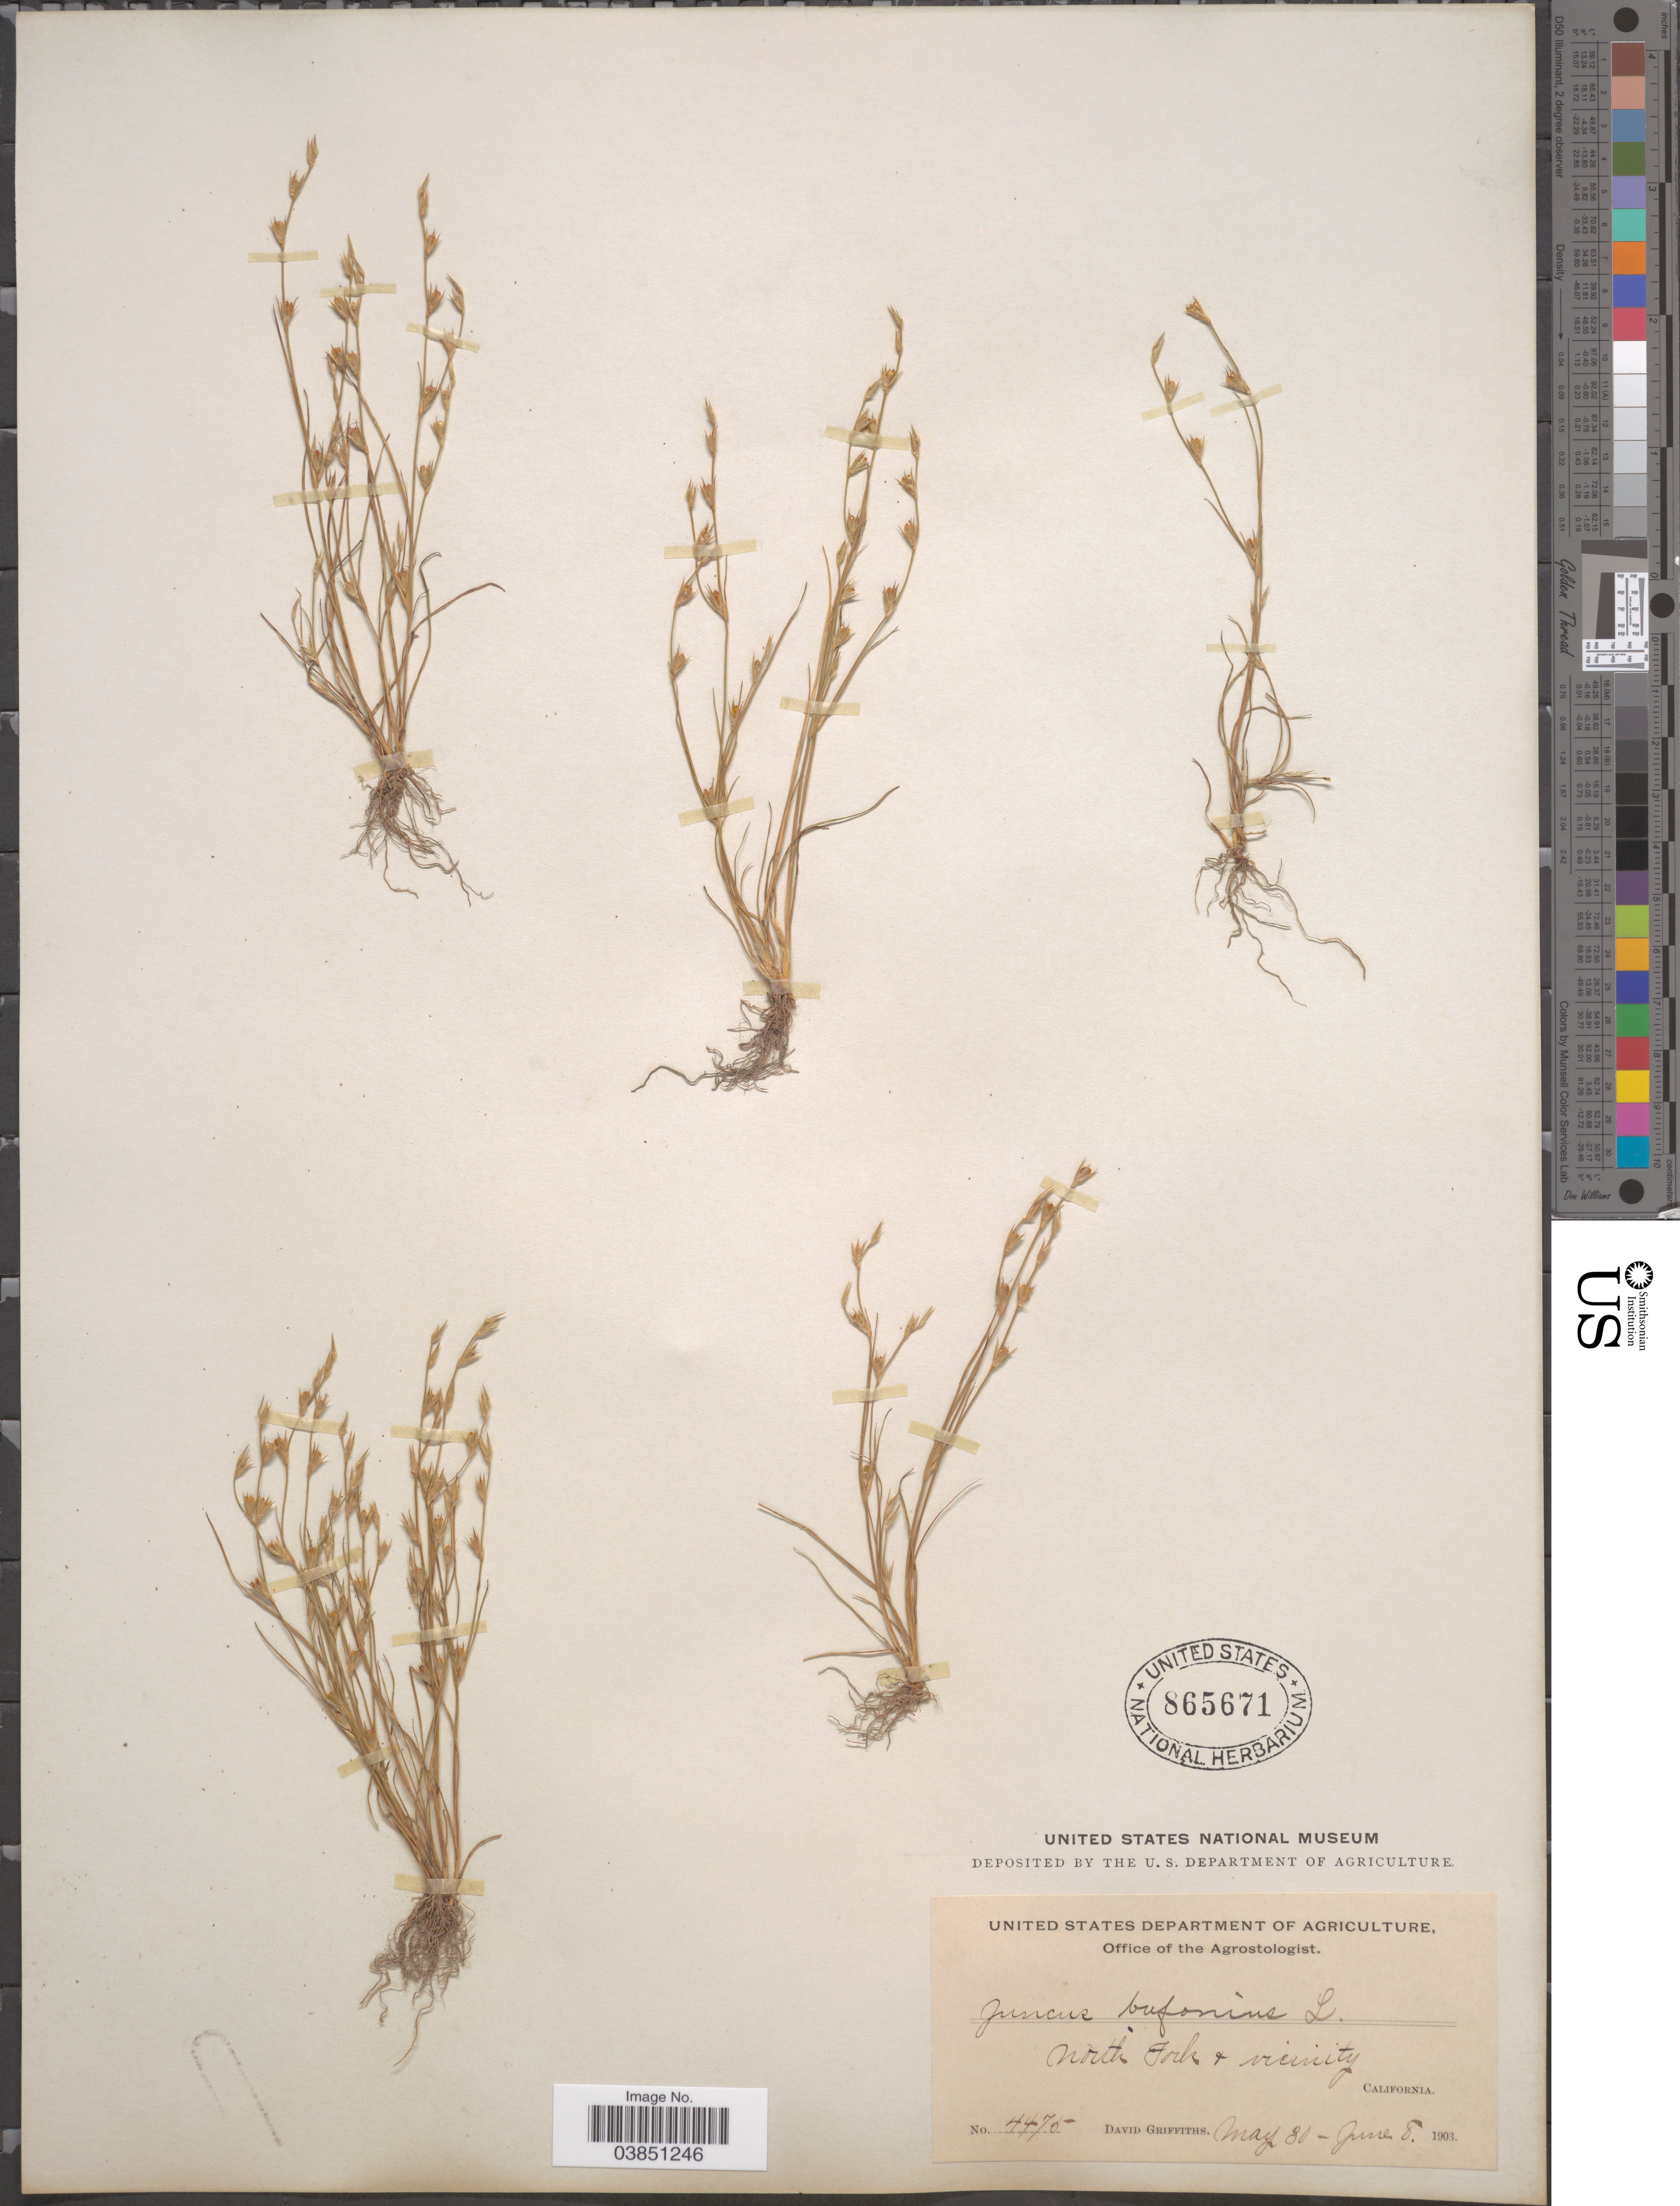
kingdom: Plantae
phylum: Tracheophyta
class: Liliopsida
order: Poales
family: Juncaceae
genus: Juncus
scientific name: Juncus bufonius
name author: L.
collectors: D. Griffiths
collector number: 4475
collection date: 1903-05-30/1903-06-08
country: United States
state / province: California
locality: North Fork + vicinity.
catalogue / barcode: US 865671